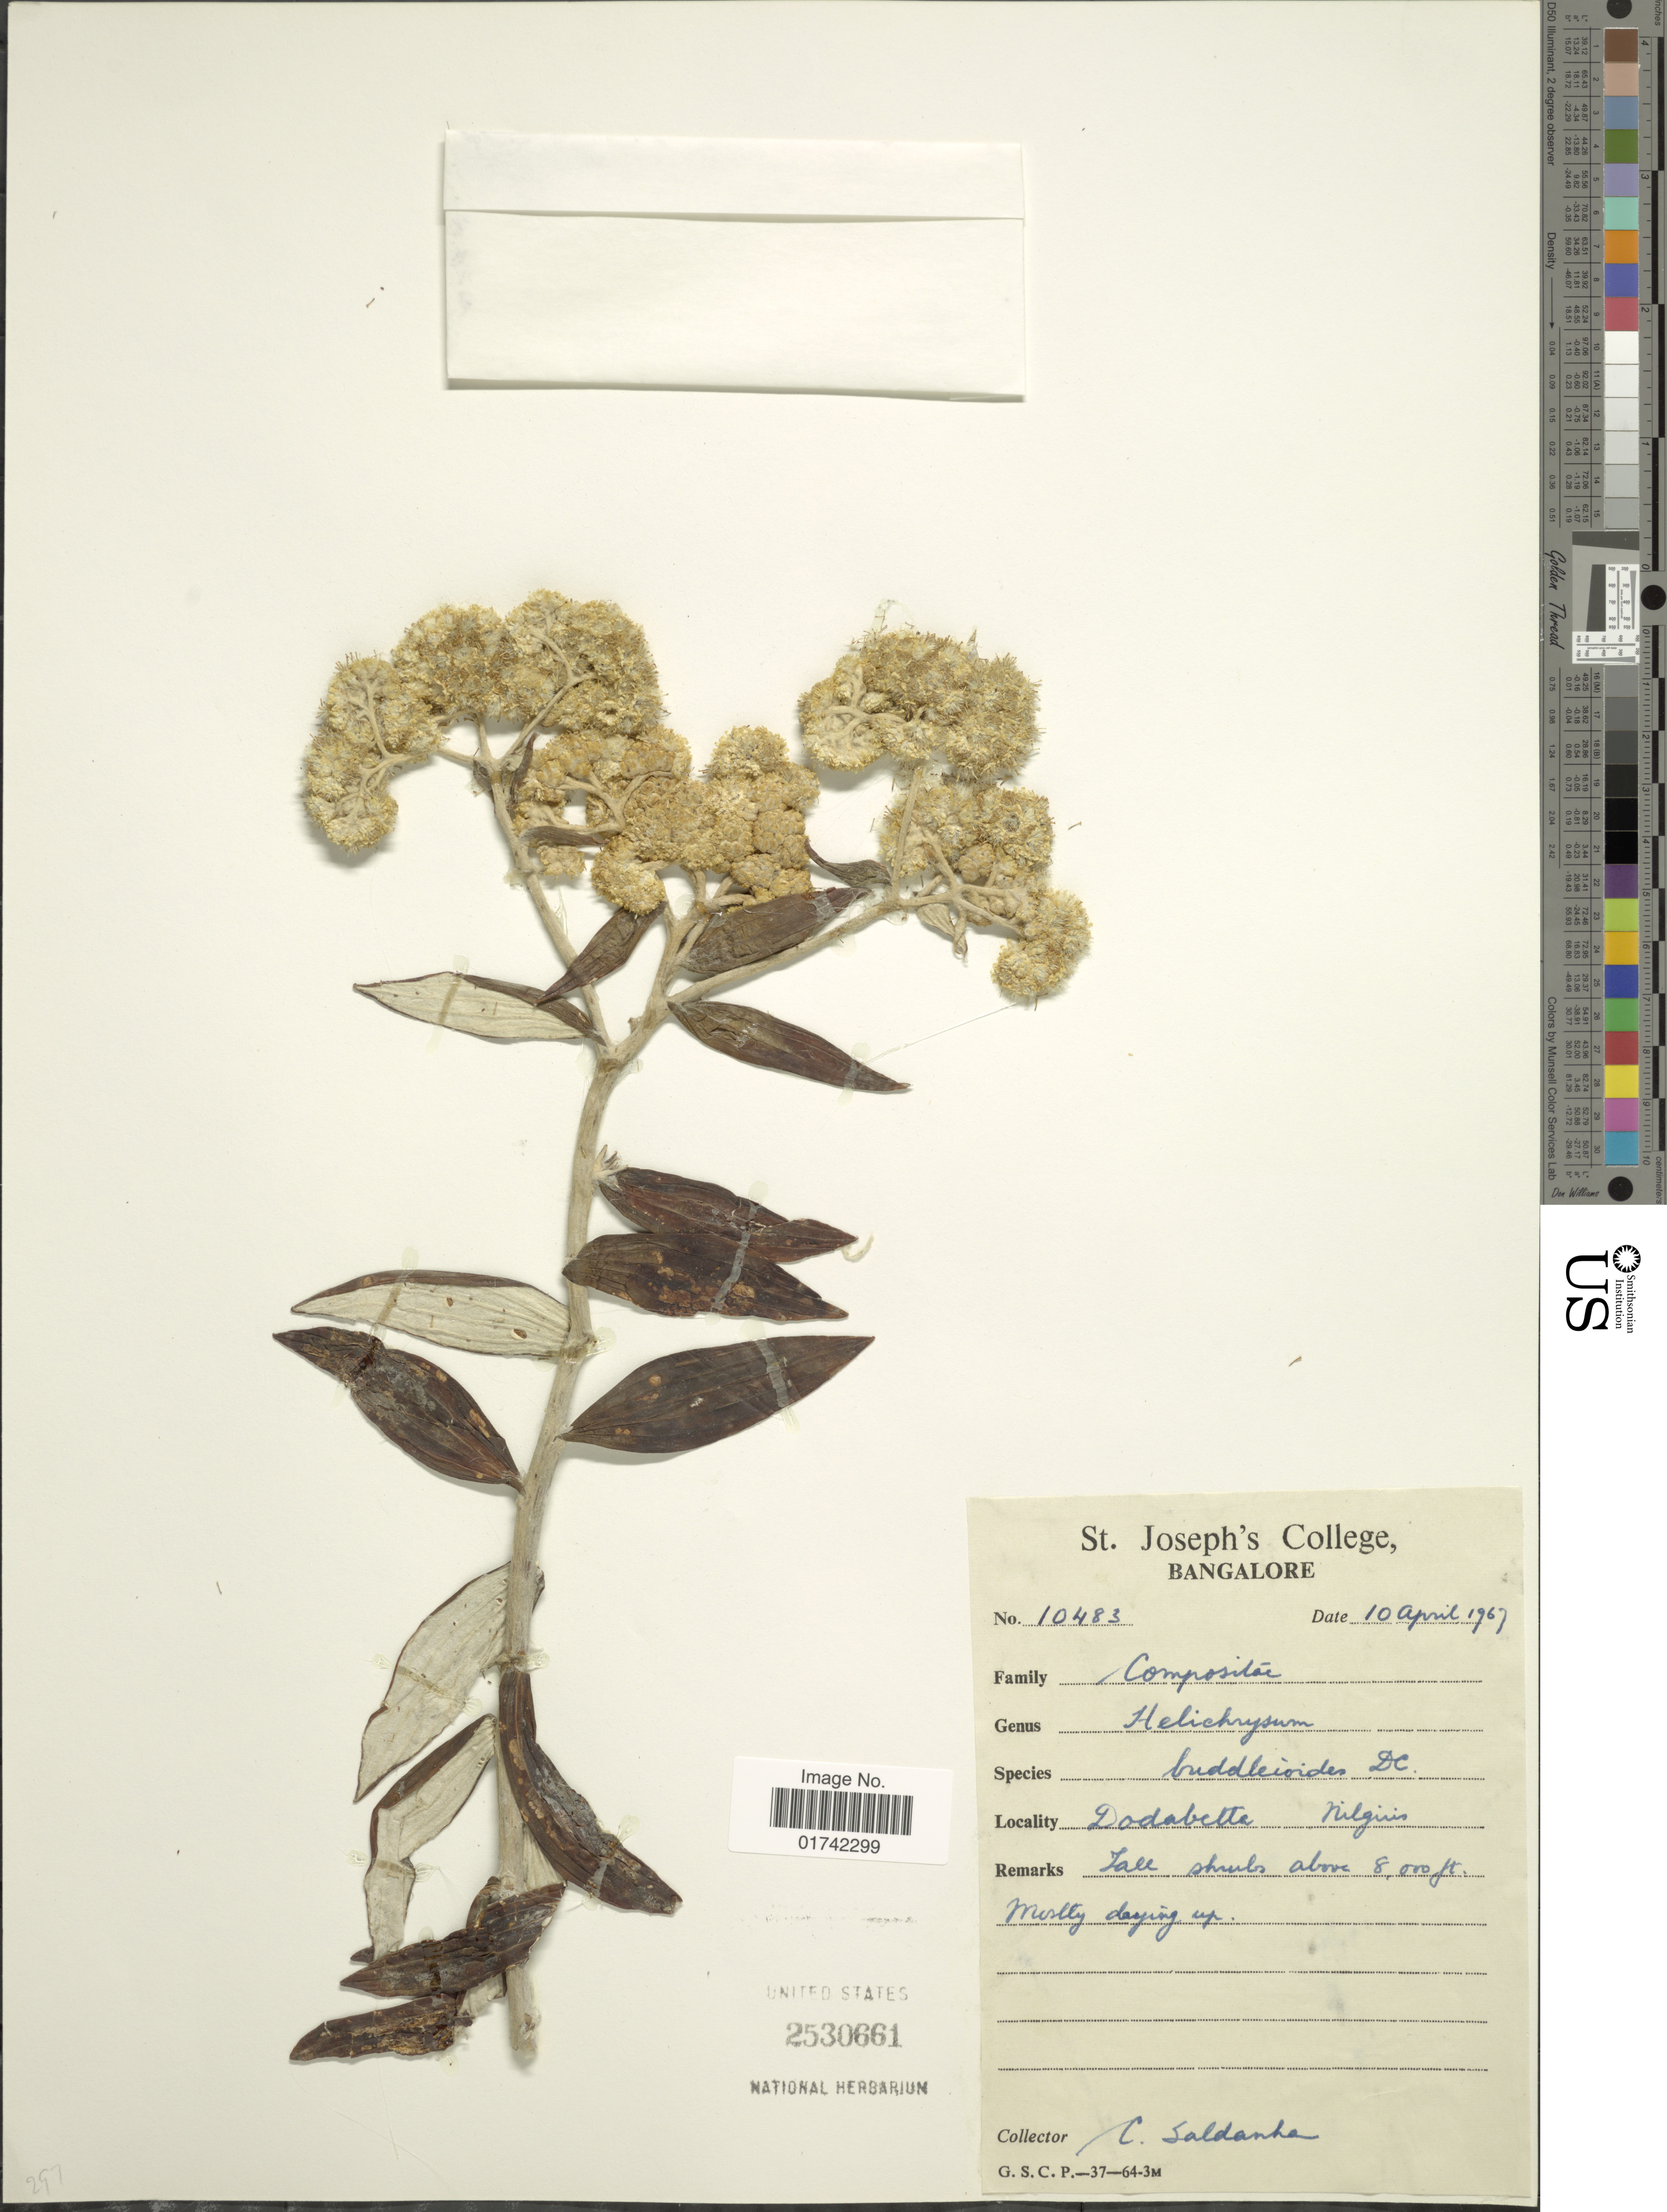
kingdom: Plantae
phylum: Tracheophyta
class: Magnoliopsida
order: Asterales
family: Asteraceae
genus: Helichrysum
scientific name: Helichrysum buddleioides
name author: DC.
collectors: C. Saldanha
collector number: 10483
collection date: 1967-04-10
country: India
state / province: Tamil Nadu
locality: Dodabetta, Nilgiris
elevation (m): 2438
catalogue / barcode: US 2530661